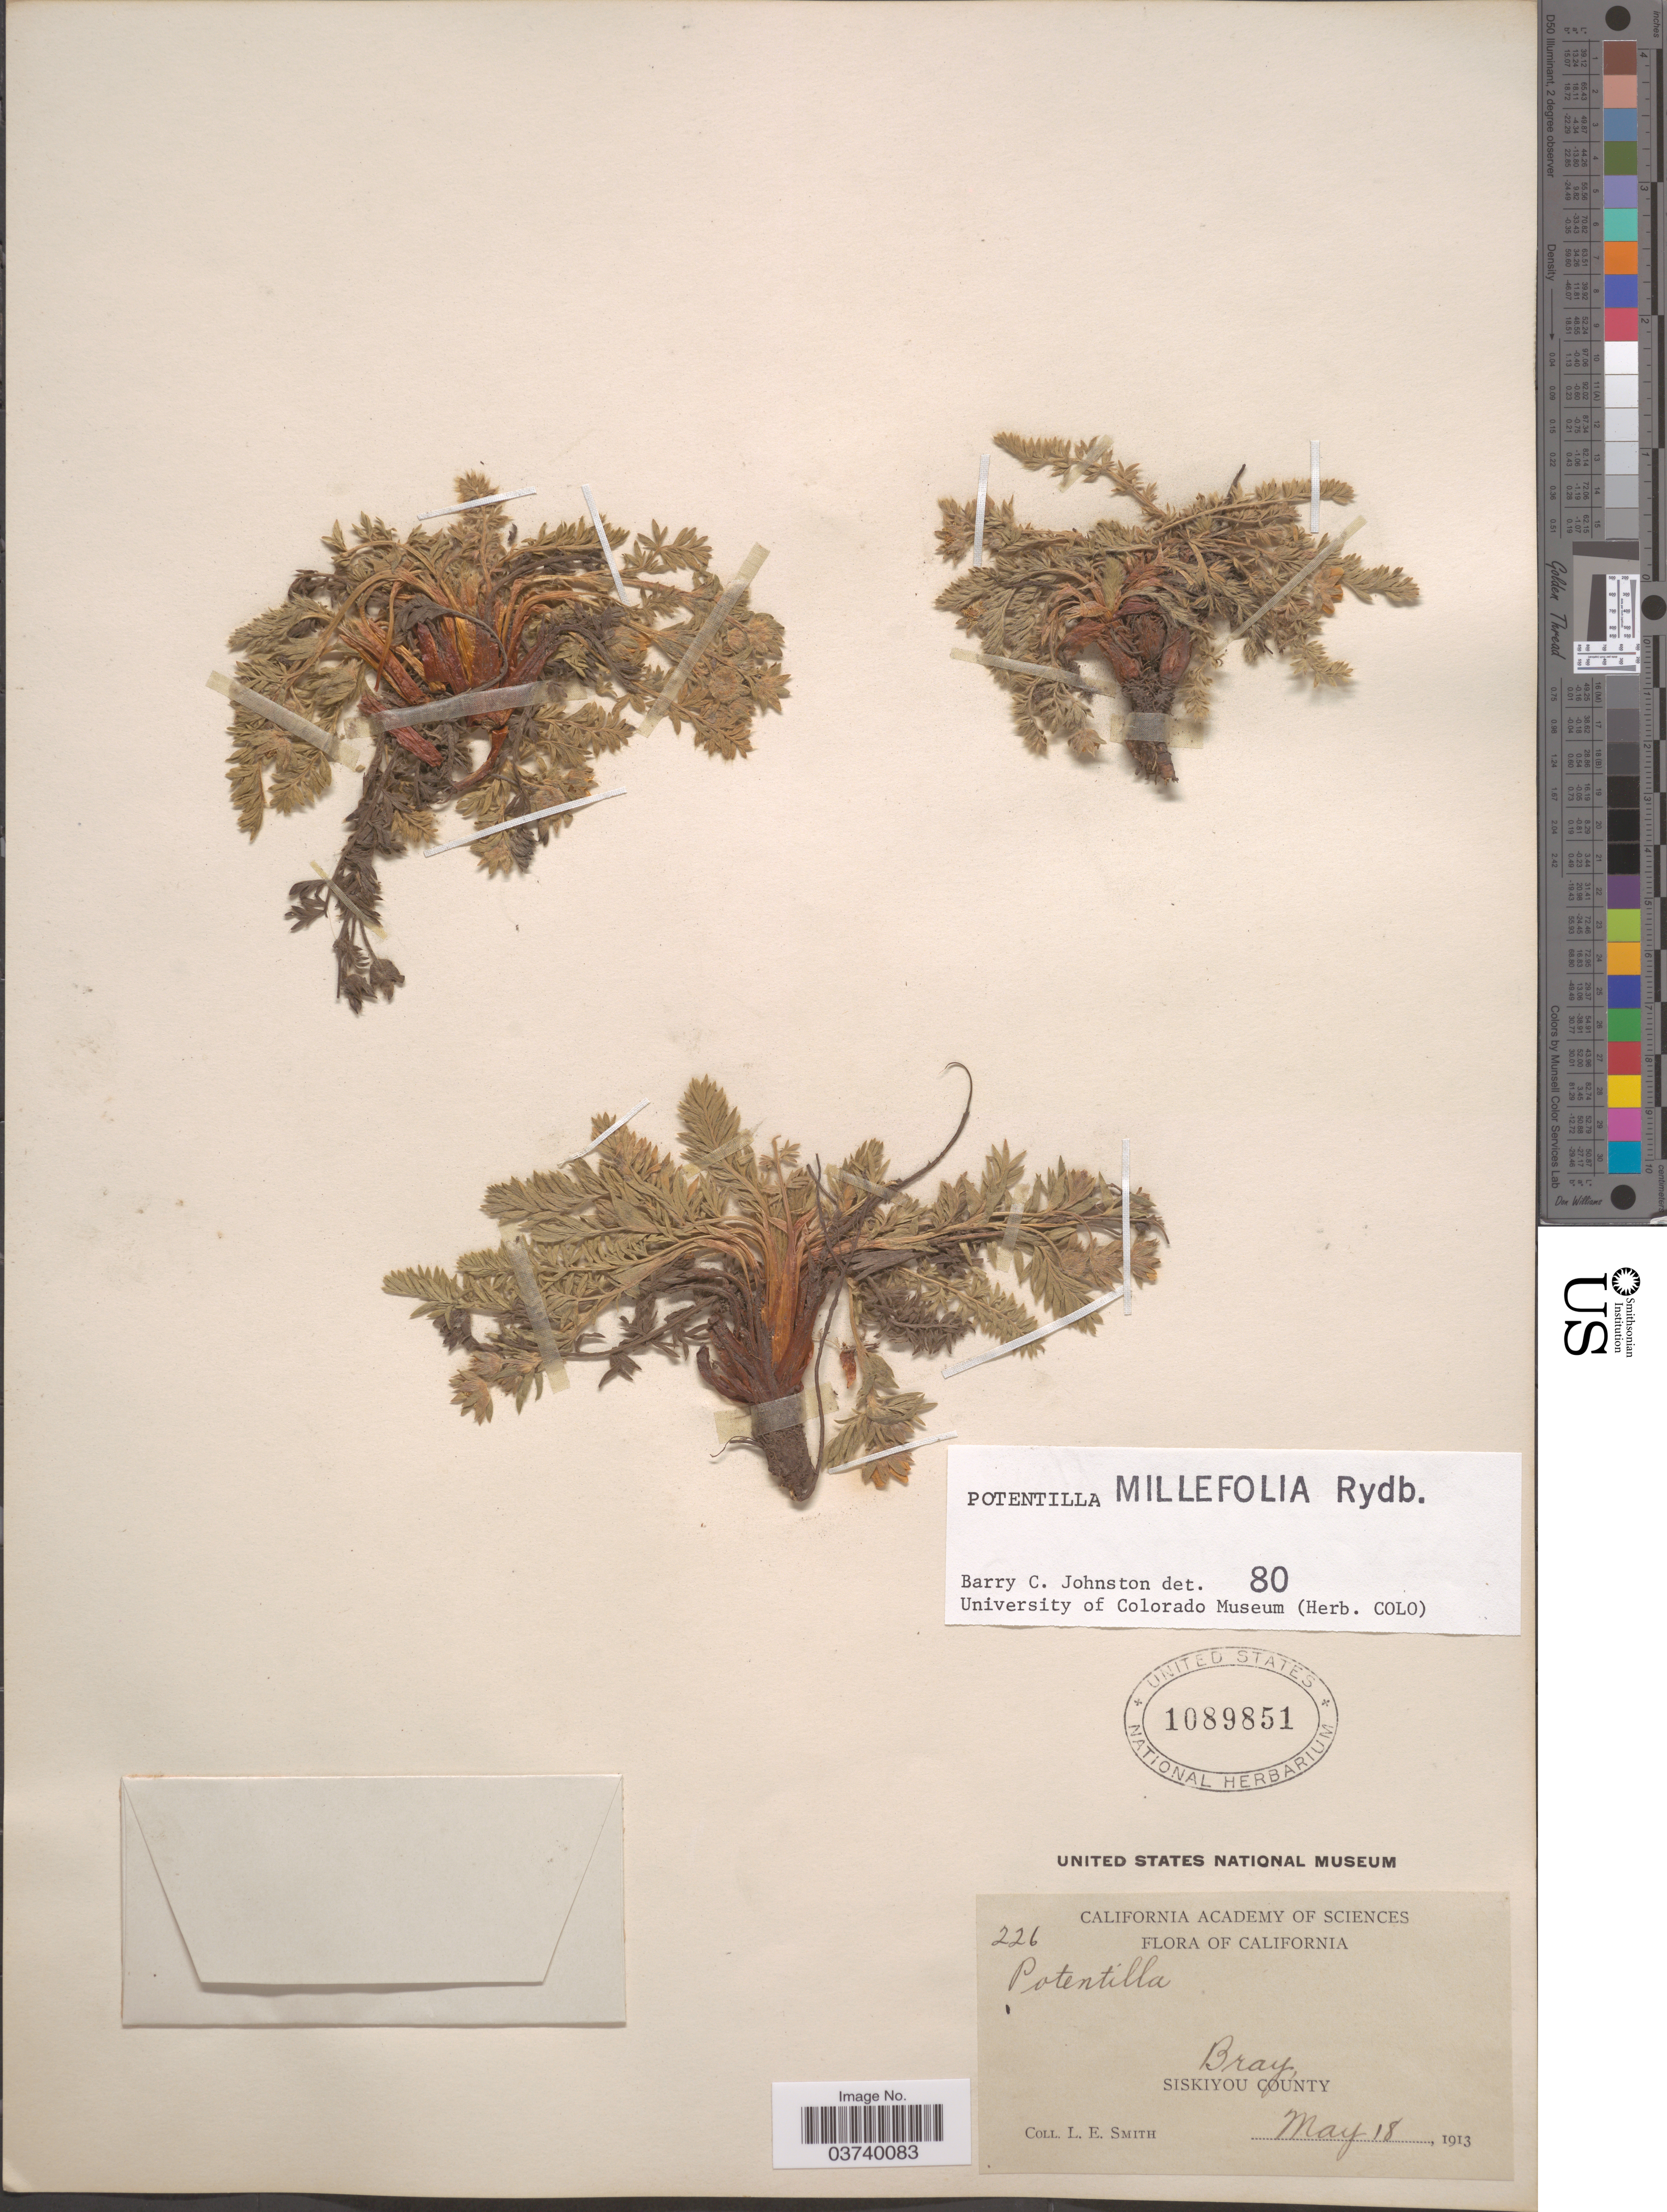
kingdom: Plantae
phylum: Tracheophyta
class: Magnoliopsida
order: Rosales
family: Rosaceae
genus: Potentilla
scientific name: Potentilla millefolia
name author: Rydb.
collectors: L. E. Smith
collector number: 226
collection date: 1913-05-18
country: United States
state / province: California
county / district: Siskiyou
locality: Bray, Siskiyou County.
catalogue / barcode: US 1089851